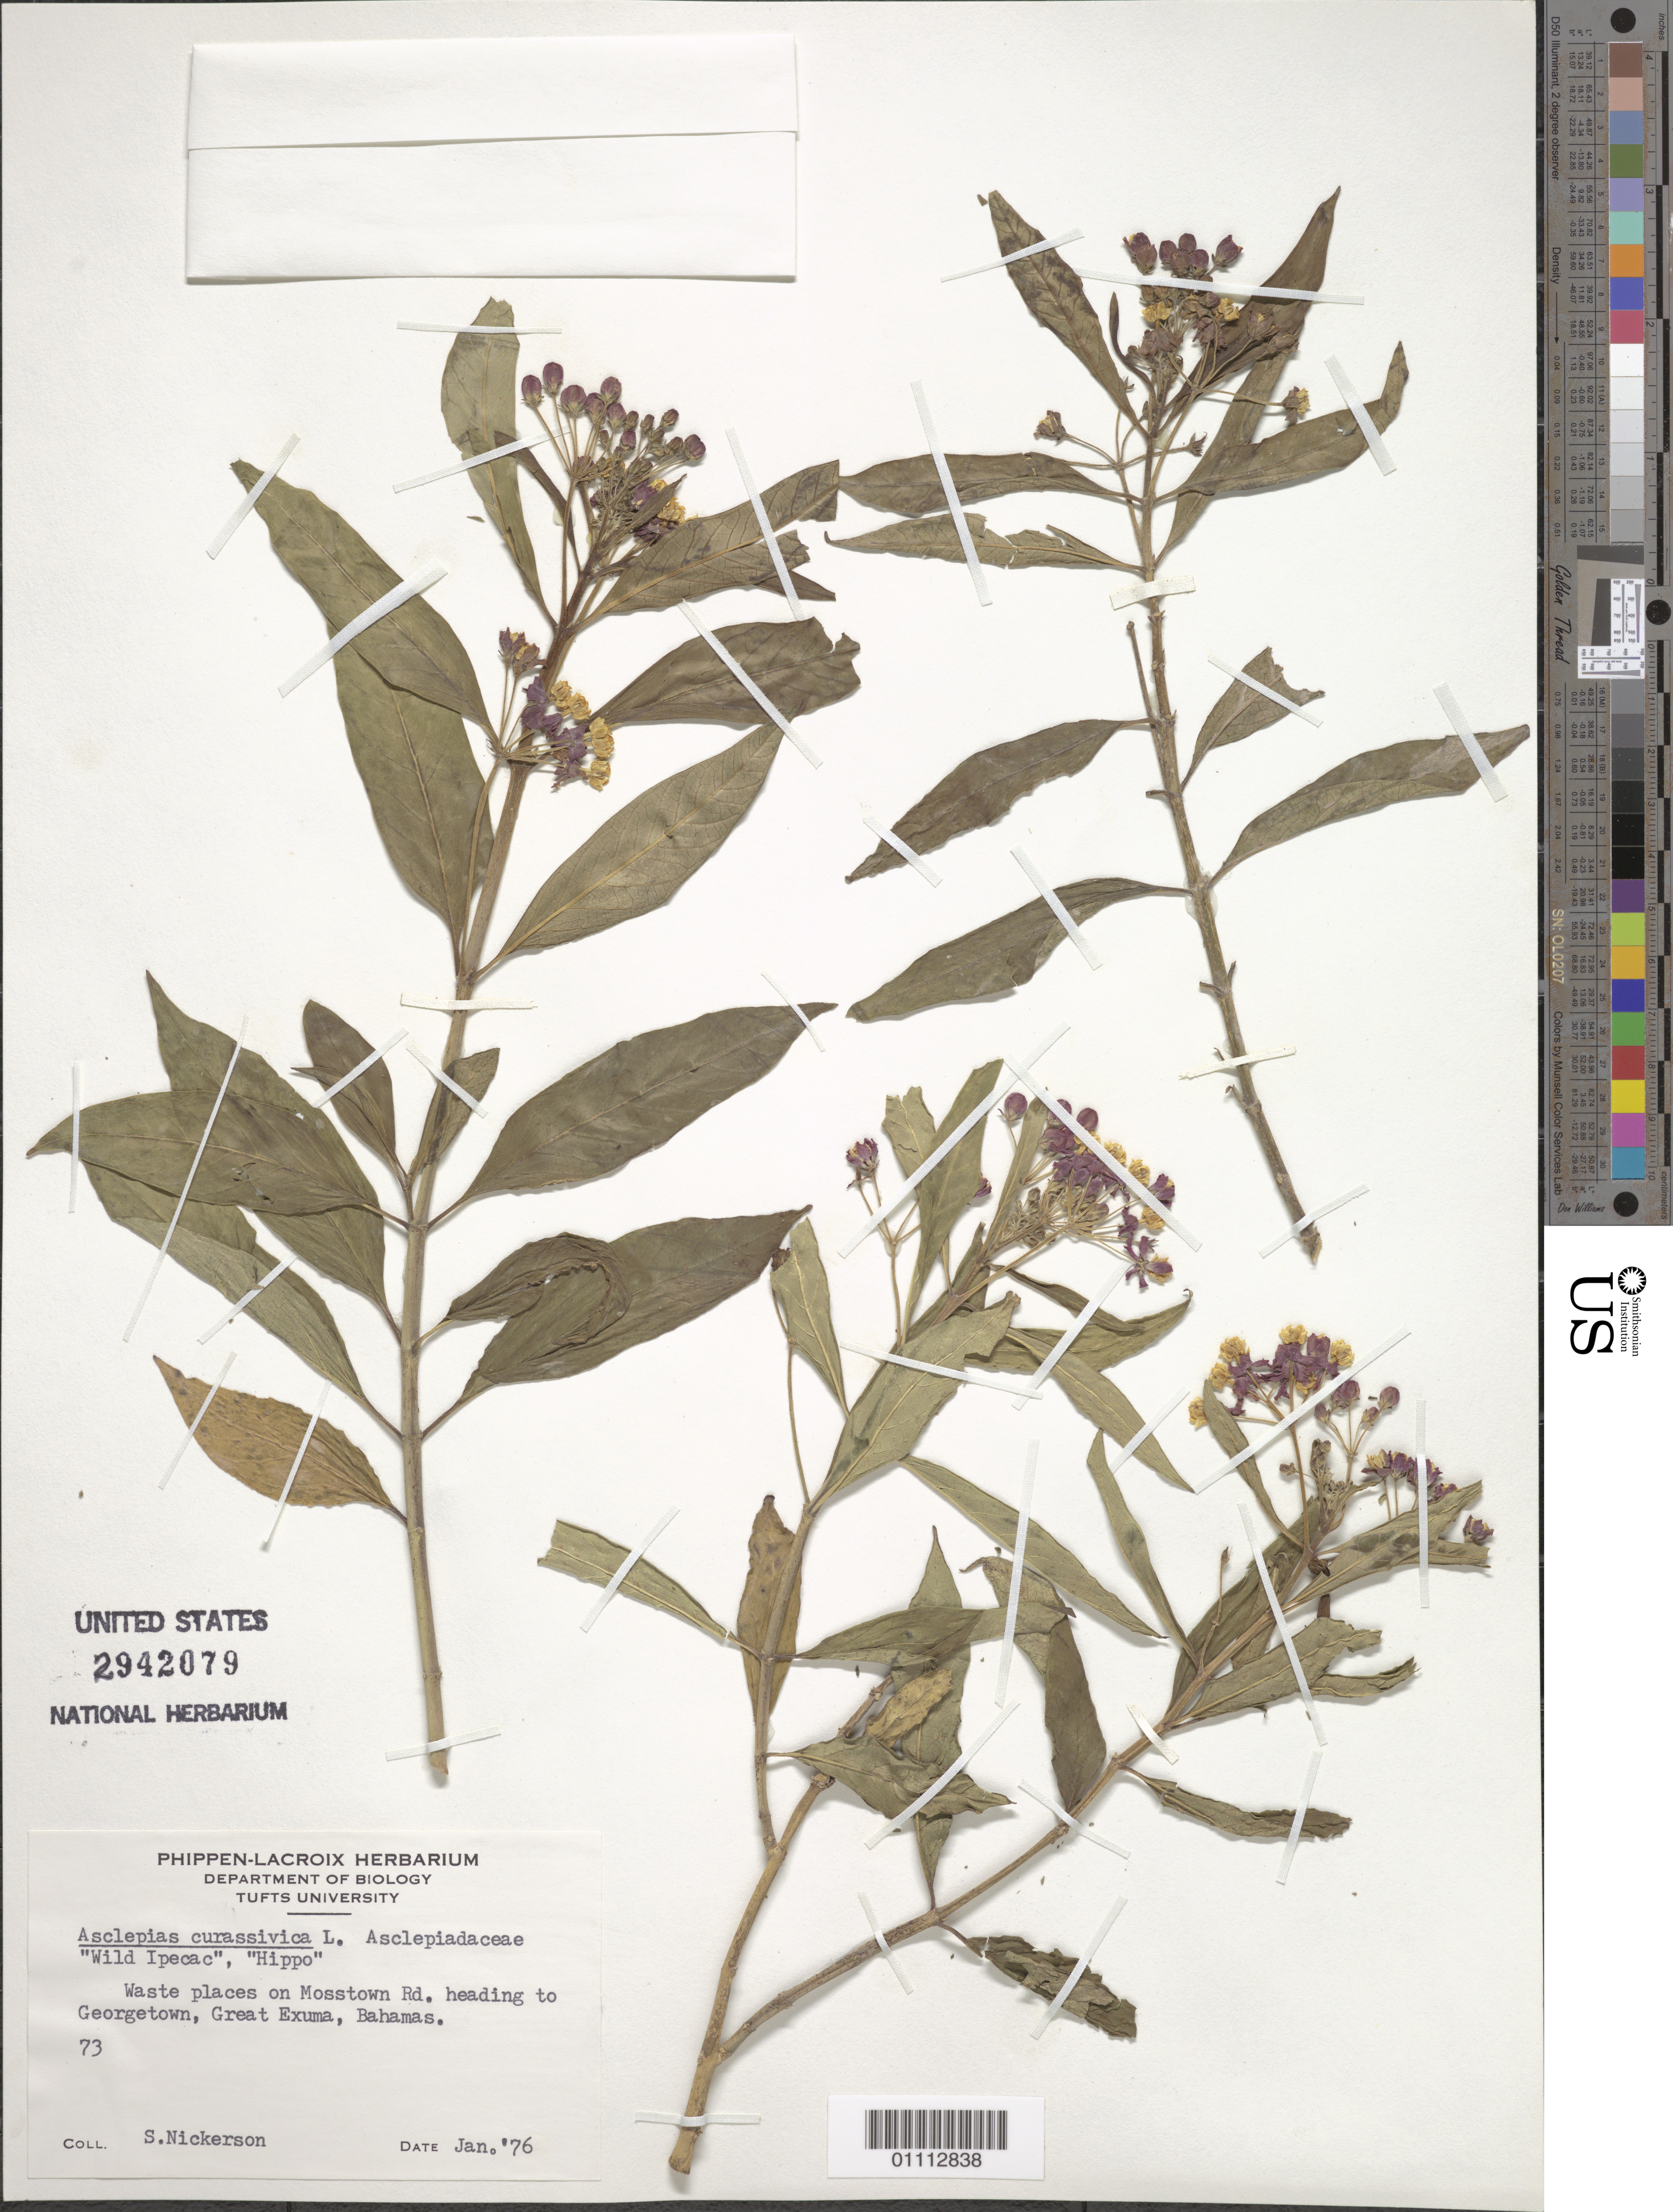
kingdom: Plantae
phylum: Tracheophyta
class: Magnoliopsida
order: Gentianales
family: Apocynaceae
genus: Asclepias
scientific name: Asclepias curassavica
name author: L.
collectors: S. Nickerson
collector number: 73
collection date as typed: Jan 1976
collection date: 1976-01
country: Bahamas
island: Great Exuma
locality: Waste places on Mosstown Rd. heading to Georgetown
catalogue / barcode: US 2942079